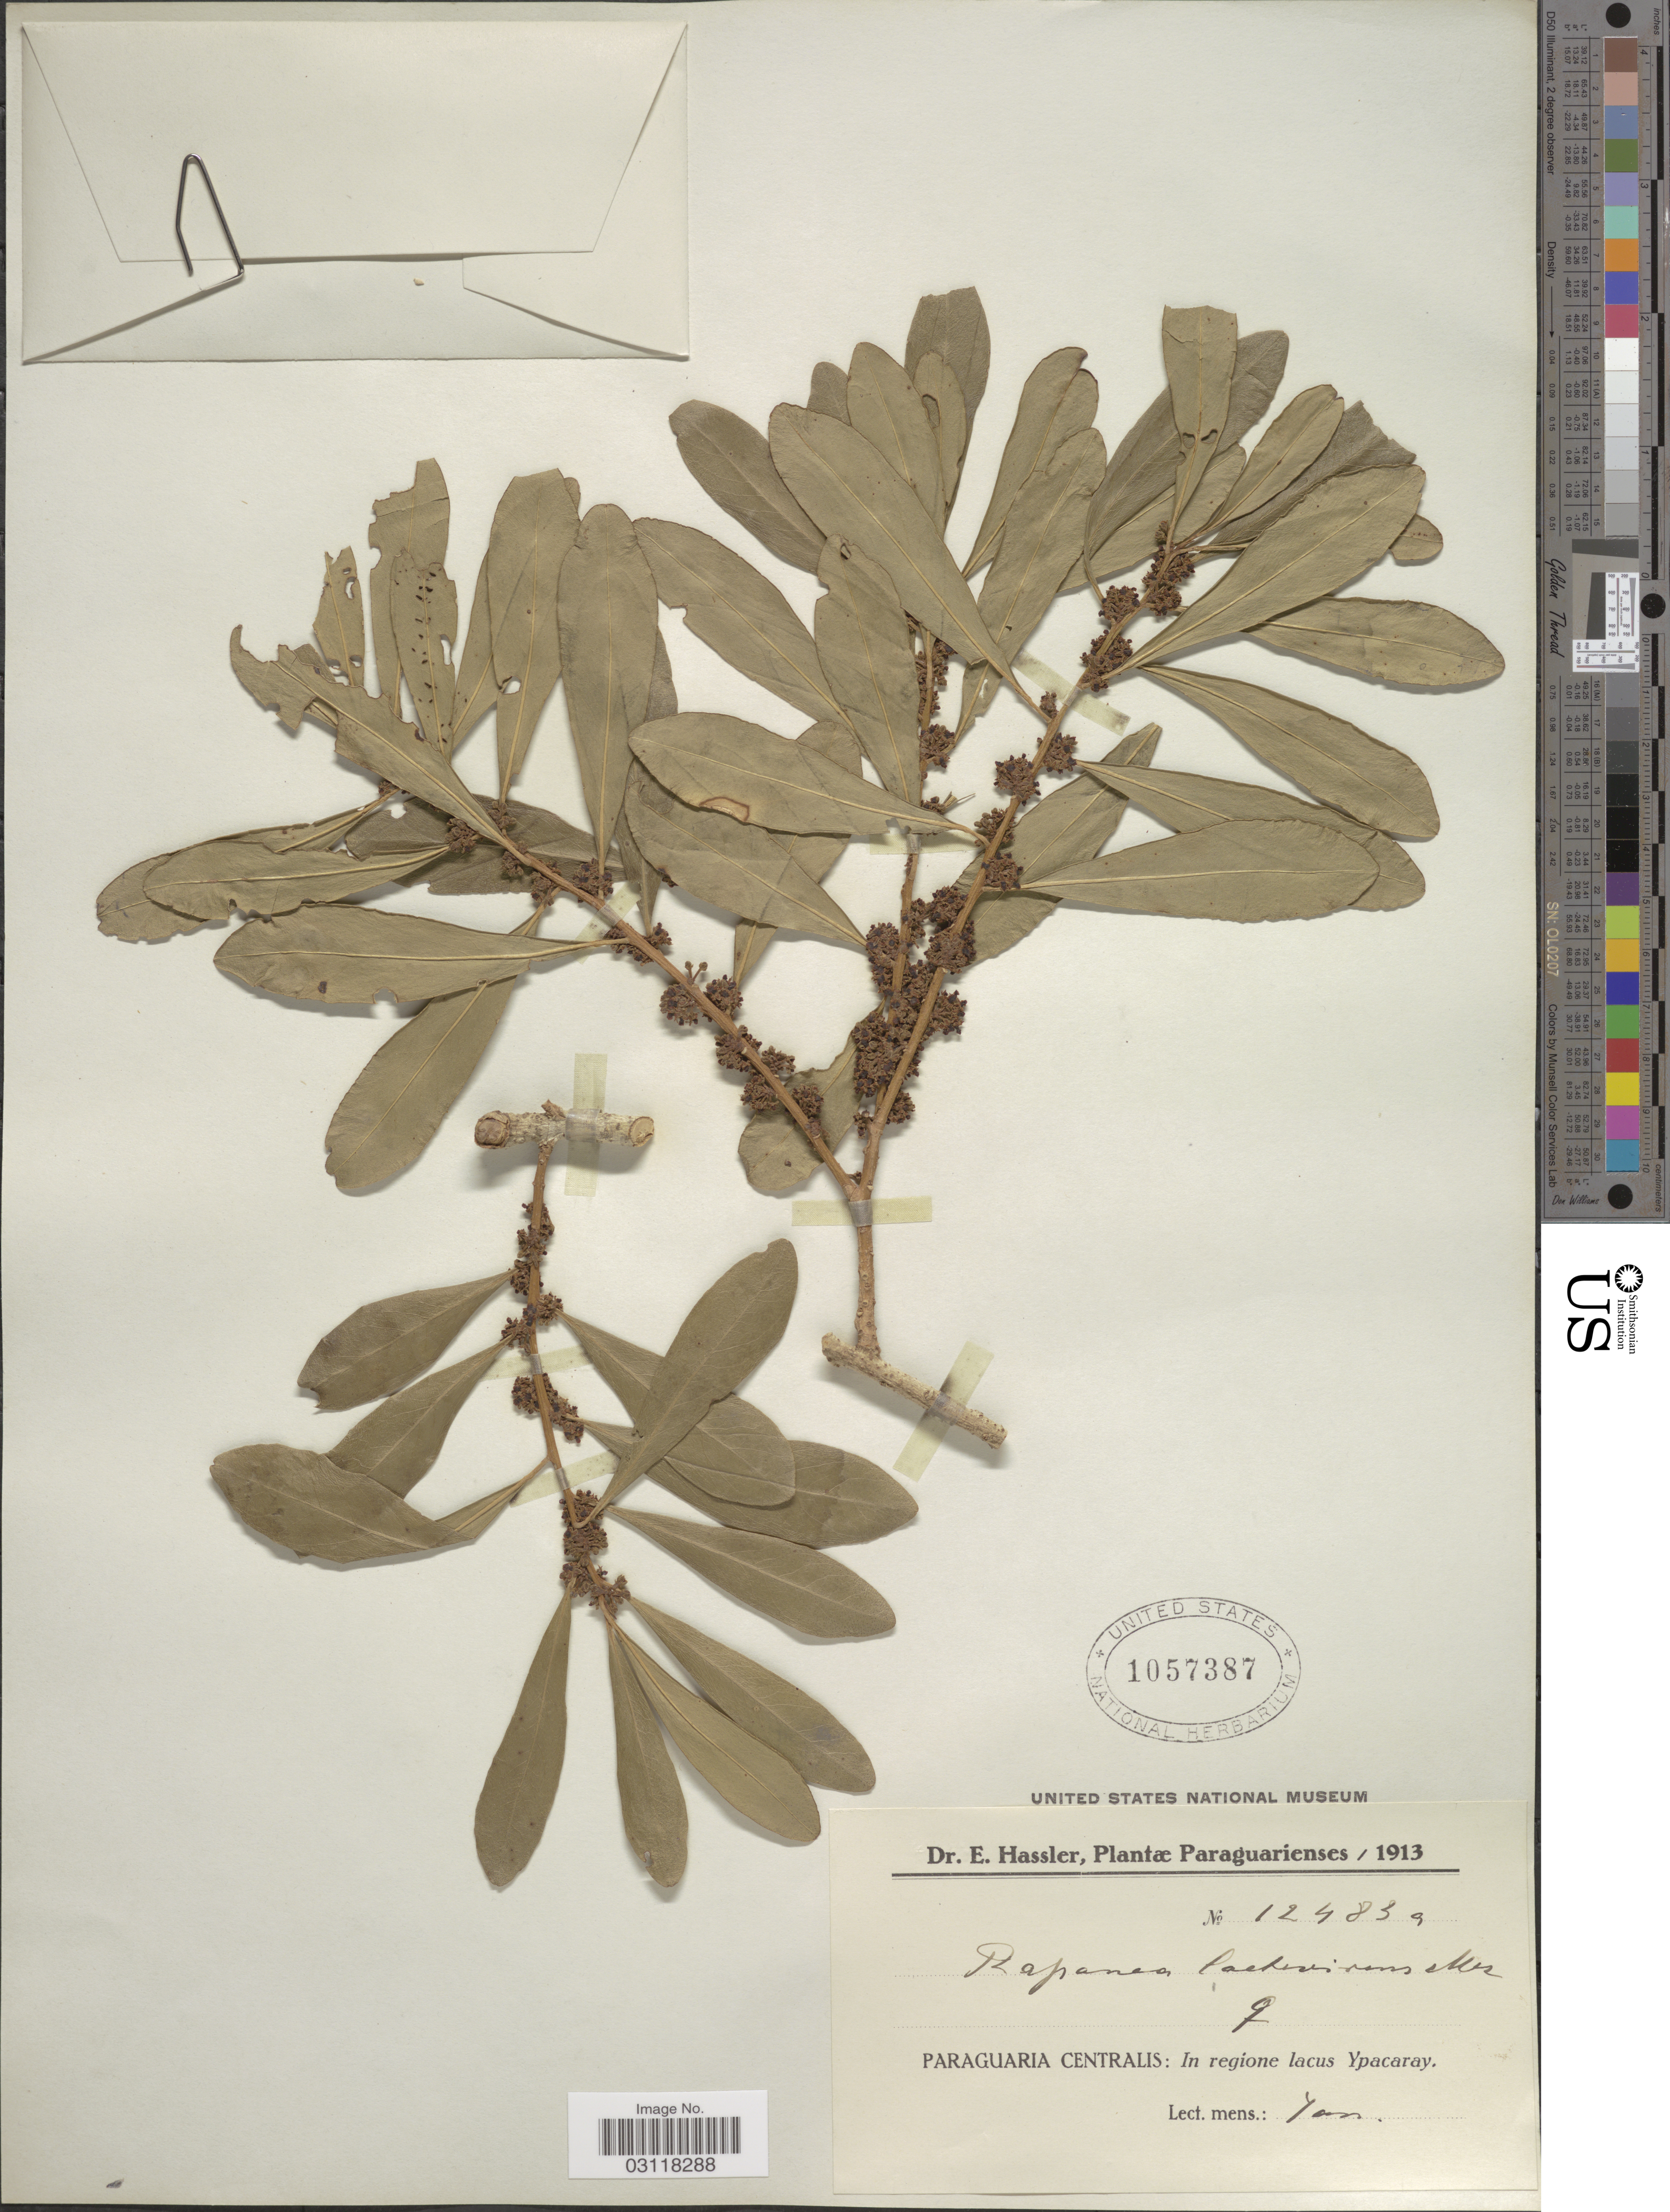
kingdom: Plantae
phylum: Tracheophyta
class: Magnoliopsida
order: Ericales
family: Primulaceae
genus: Rapanea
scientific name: Rapanea laetevirens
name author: Mez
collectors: E. Hassler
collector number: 12483a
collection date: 1913-01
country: Paraguay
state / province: Central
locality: Paraguarienses. Paraguaria Centralis: In regíone lacus Ypacaray.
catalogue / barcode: US 1057387